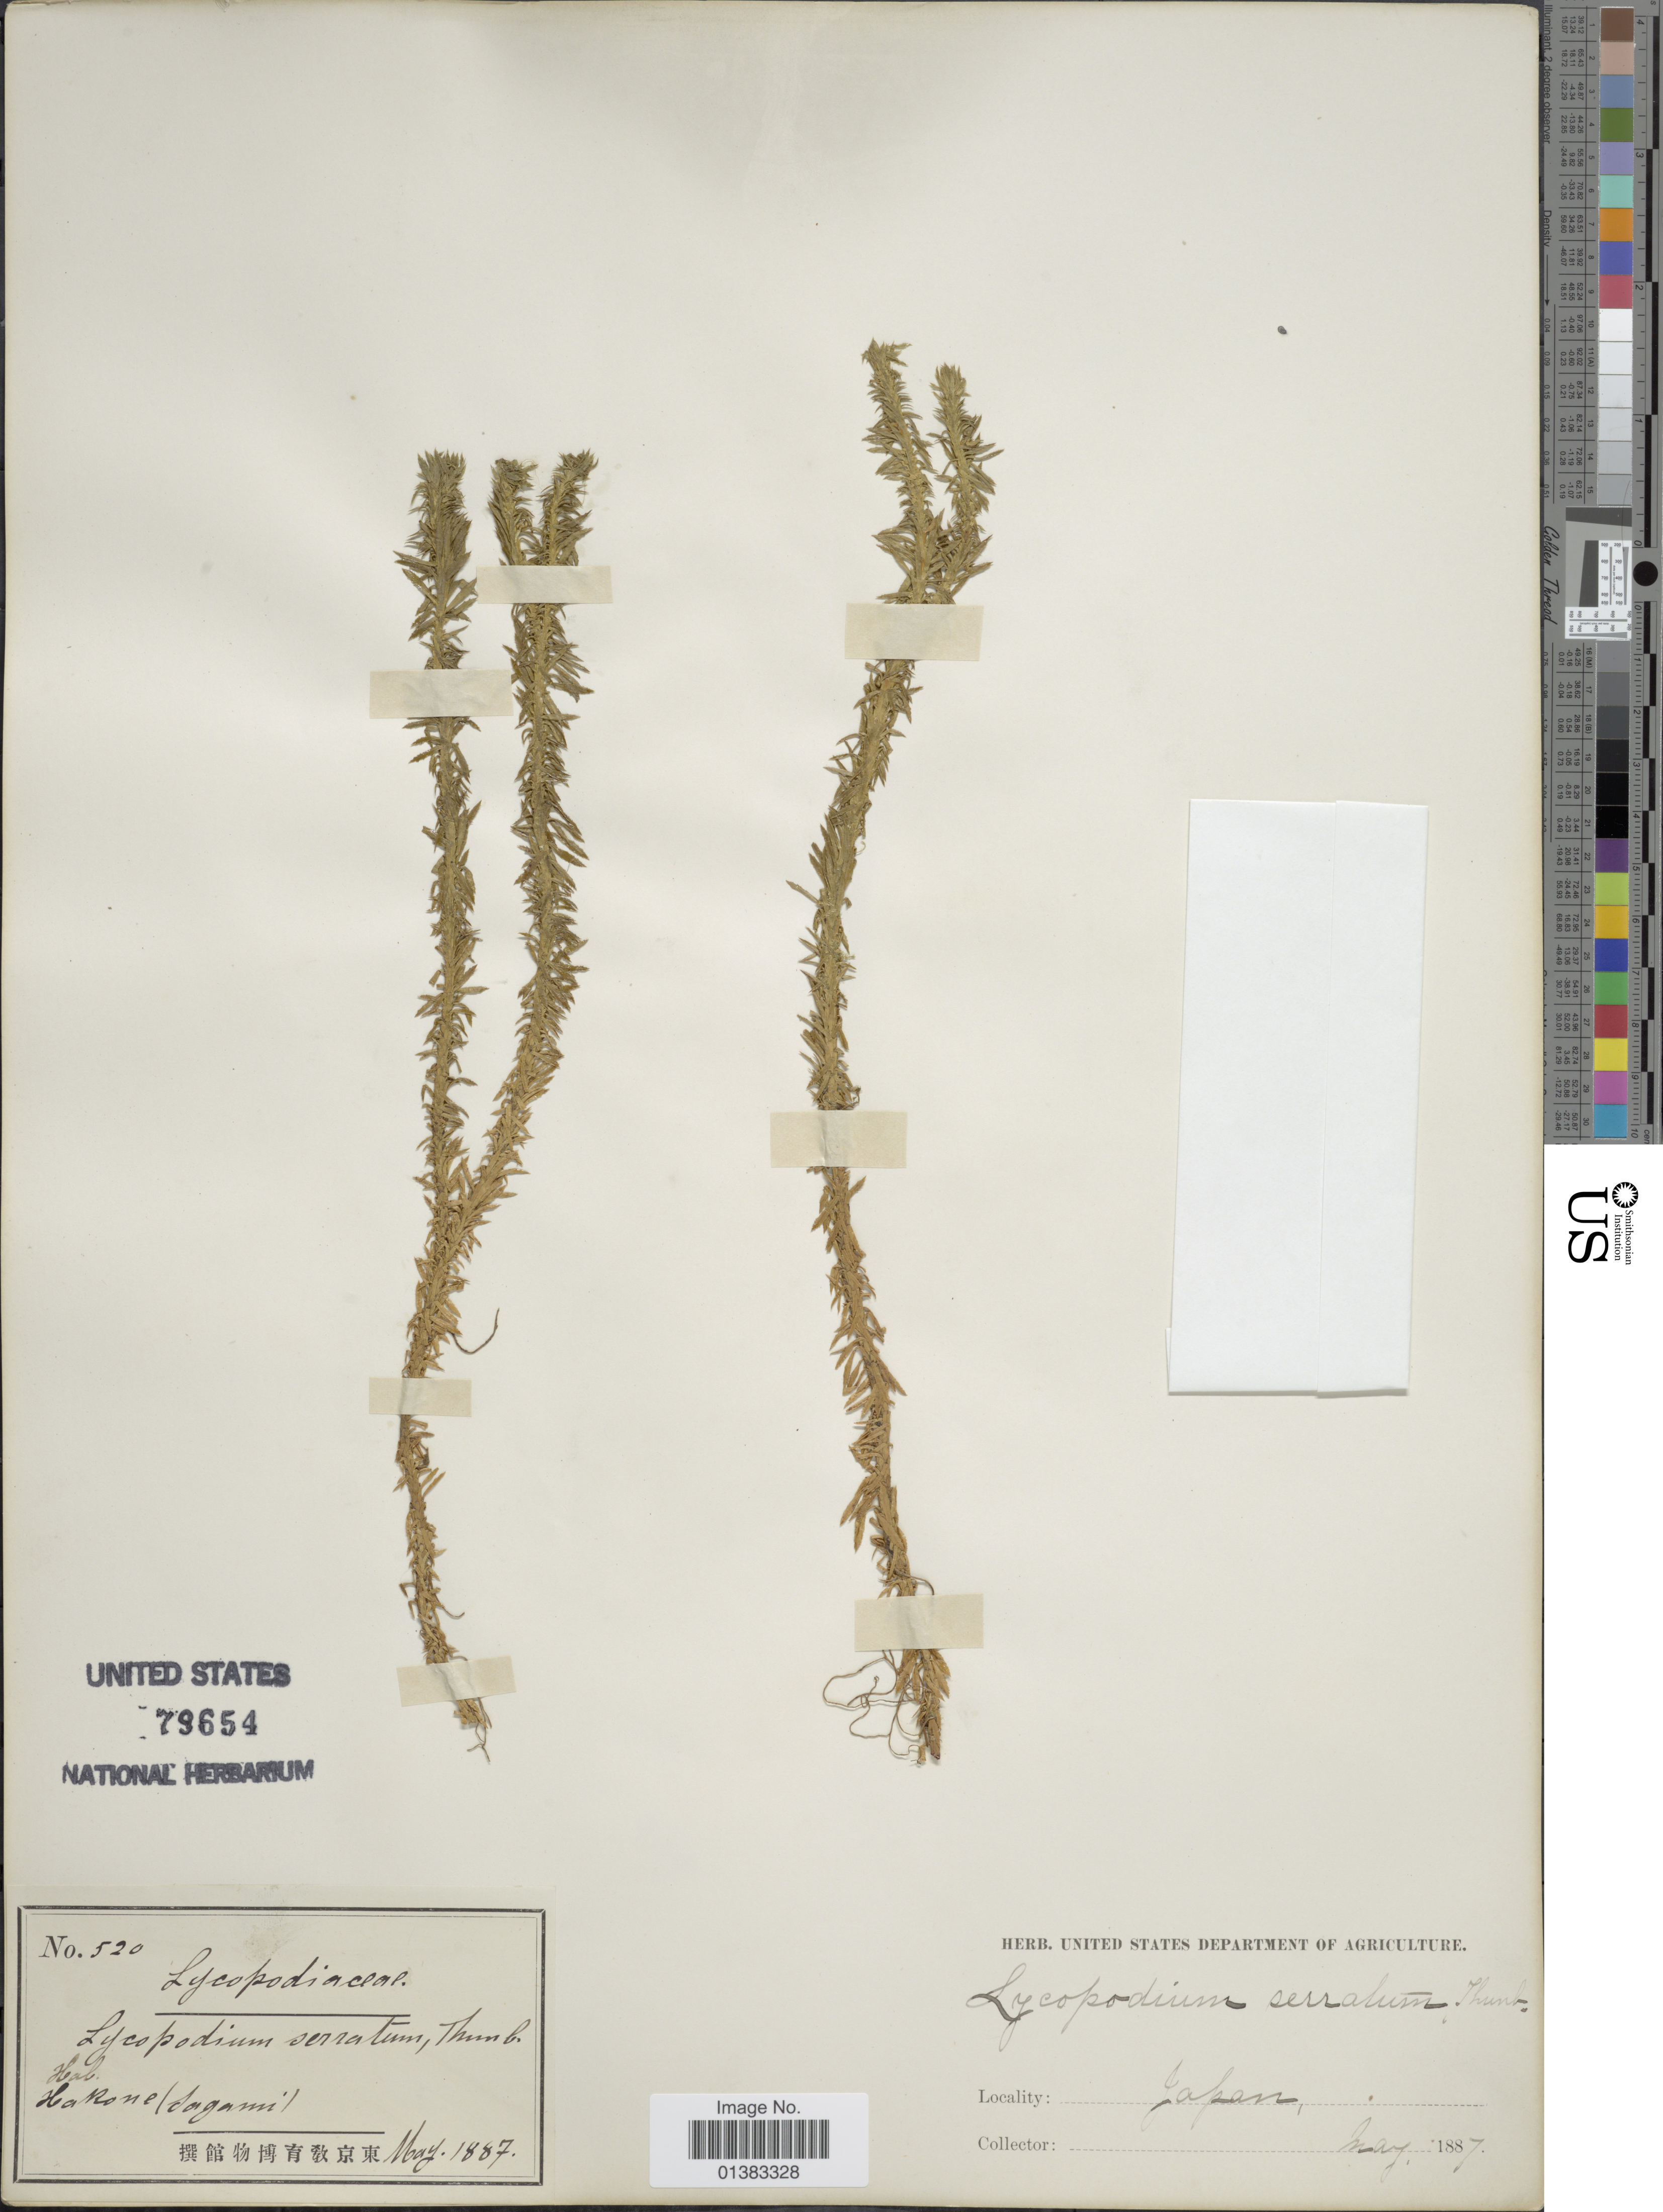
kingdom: Plantae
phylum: Tracheophyta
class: Lycopodiopsida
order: Lycopodiales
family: Lycopodiaceae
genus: Huperzia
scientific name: Huperzia serrata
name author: (Thunb.) Trevis.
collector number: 520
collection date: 1887-05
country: Japan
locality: Hakome (Sagami)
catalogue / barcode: US 79654